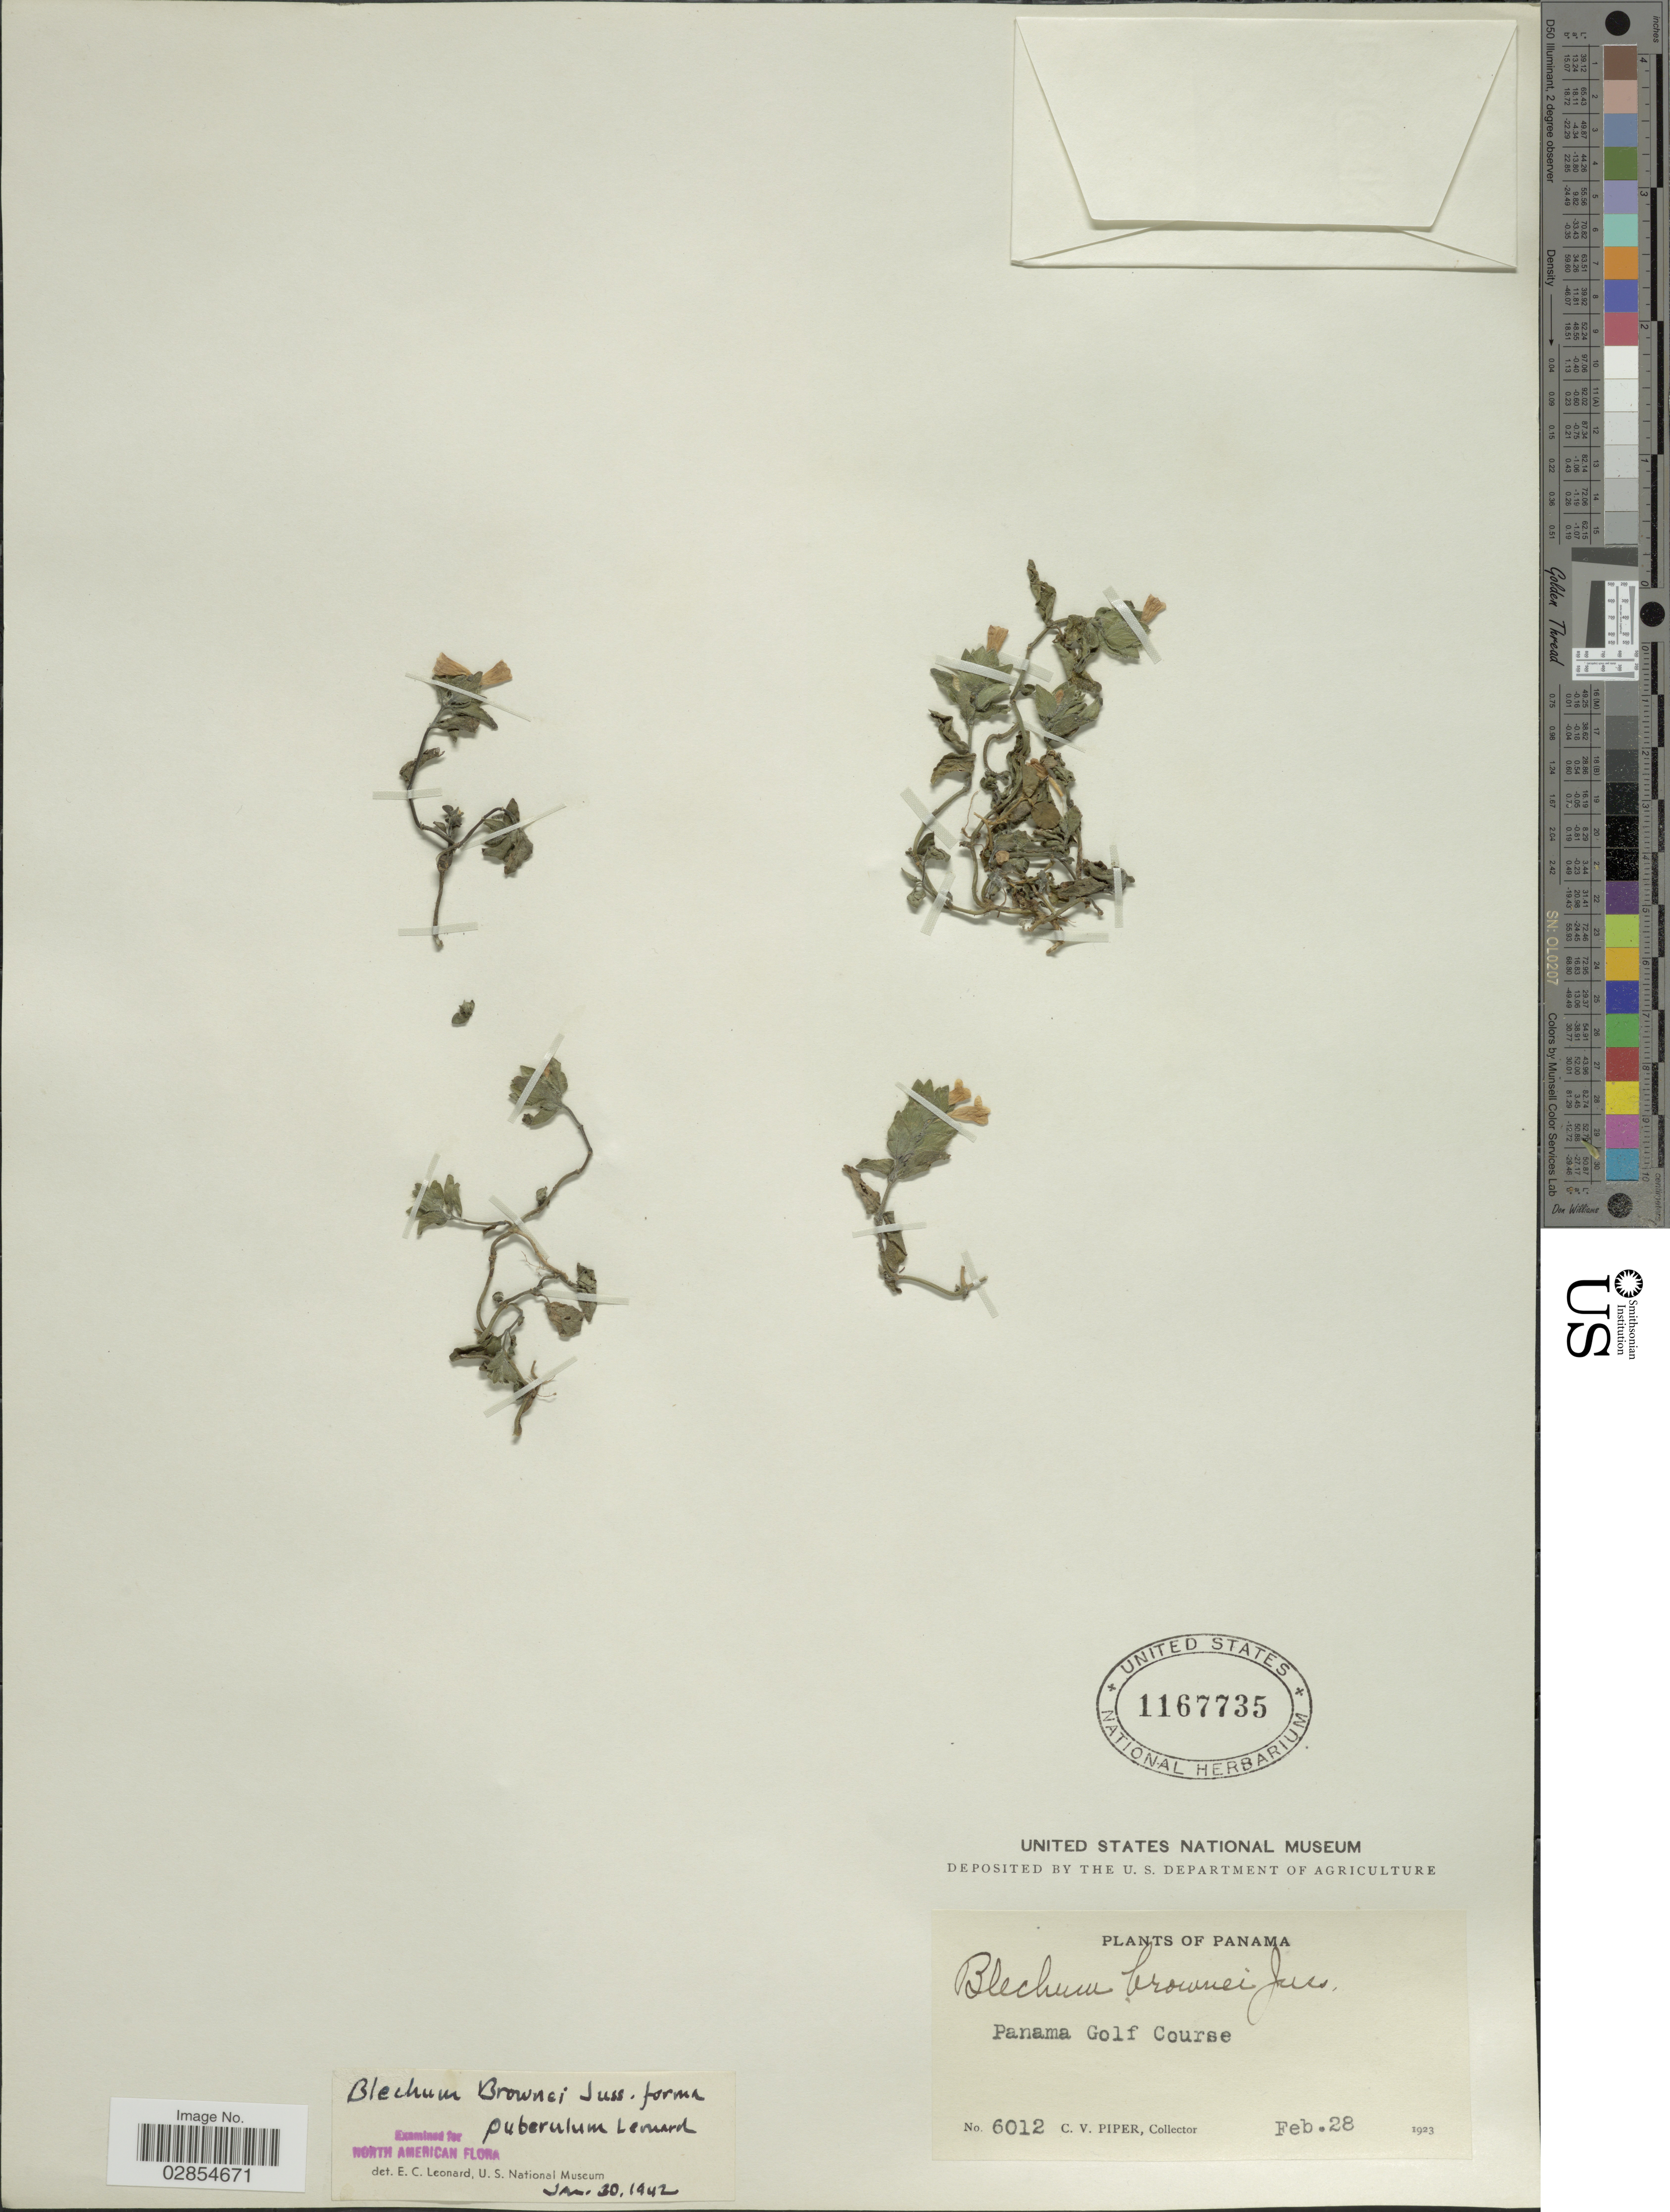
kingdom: Plantae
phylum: Tracheophyta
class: Magnoliopsida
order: Lamiales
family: Acanthaceae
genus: Blechum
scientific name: Blechum pyramidatum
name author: (Lam.) Urb.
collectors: C. V. Piper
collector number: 6012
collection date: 1923-02-28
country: Panama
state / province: Panamá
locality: Panama Golf Course.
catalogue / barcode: US 1167735